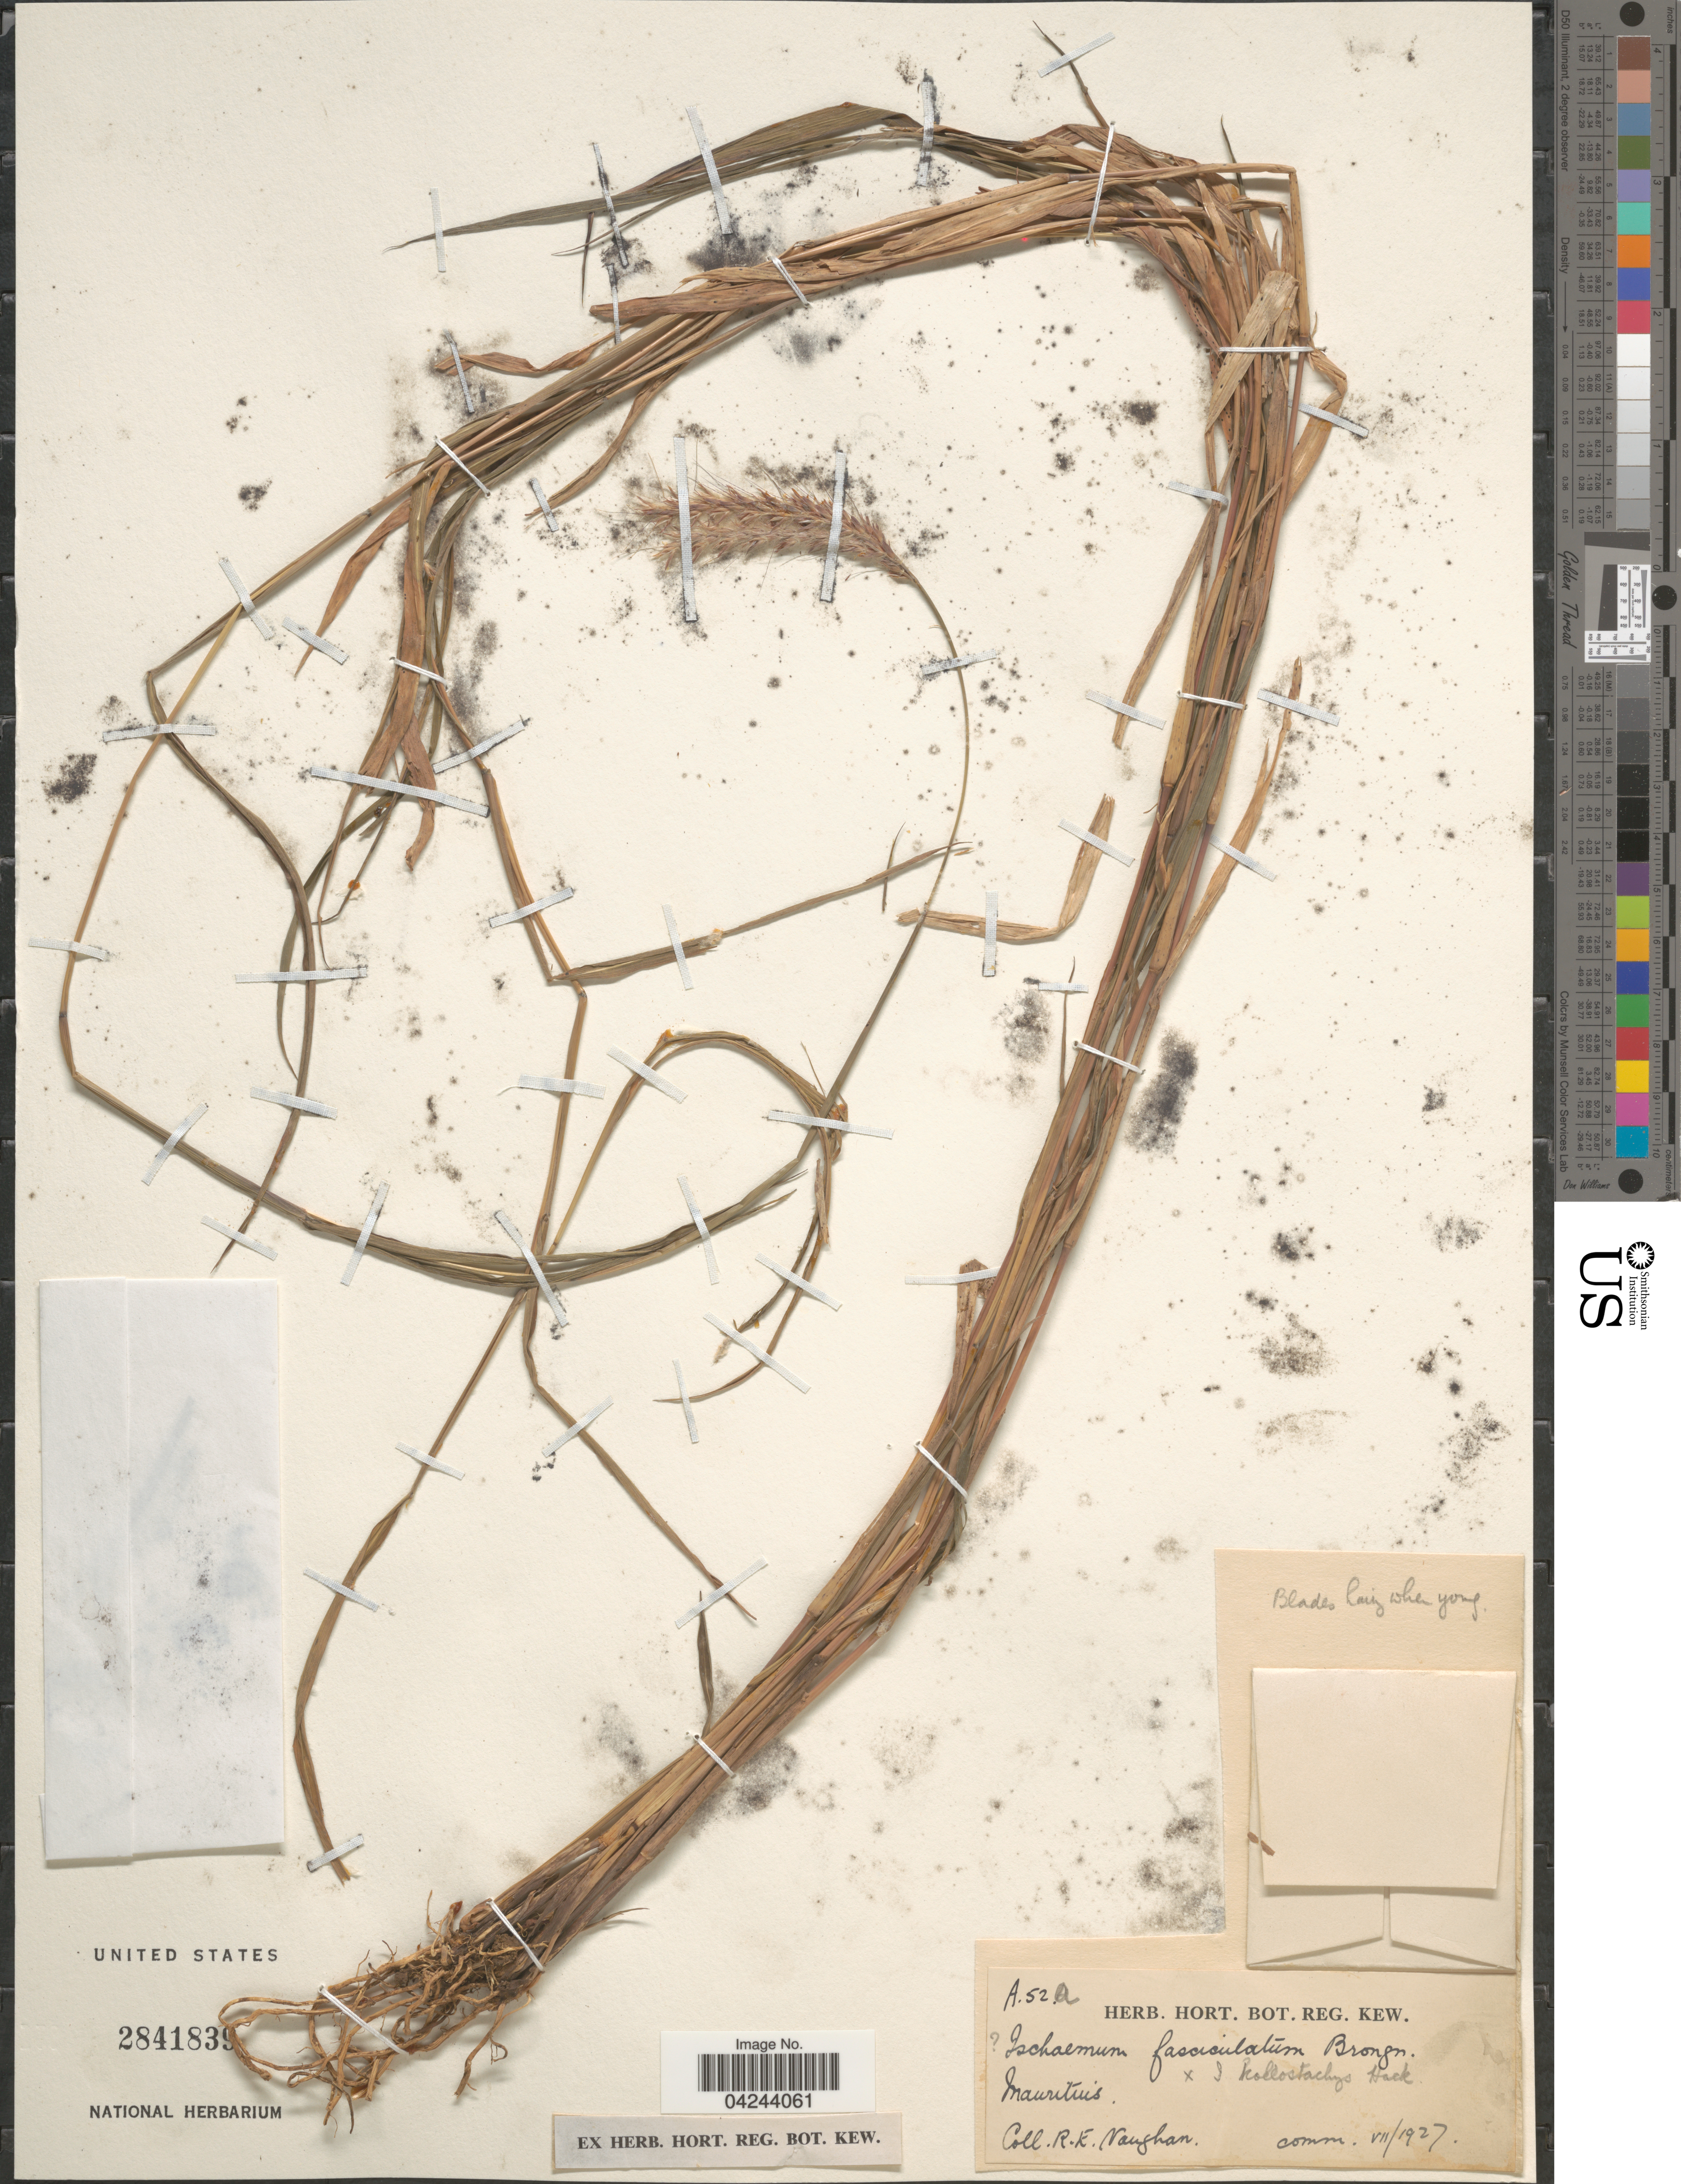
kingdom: Plantae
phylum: Tracheophyta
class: Liliopsida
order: Poales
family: Poaceae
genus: Ischaemum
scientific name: Ischaemum polystachyum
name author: J. Presl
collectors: R. Vaughan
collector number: A52a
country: Mauritius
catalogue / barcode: US 2841839